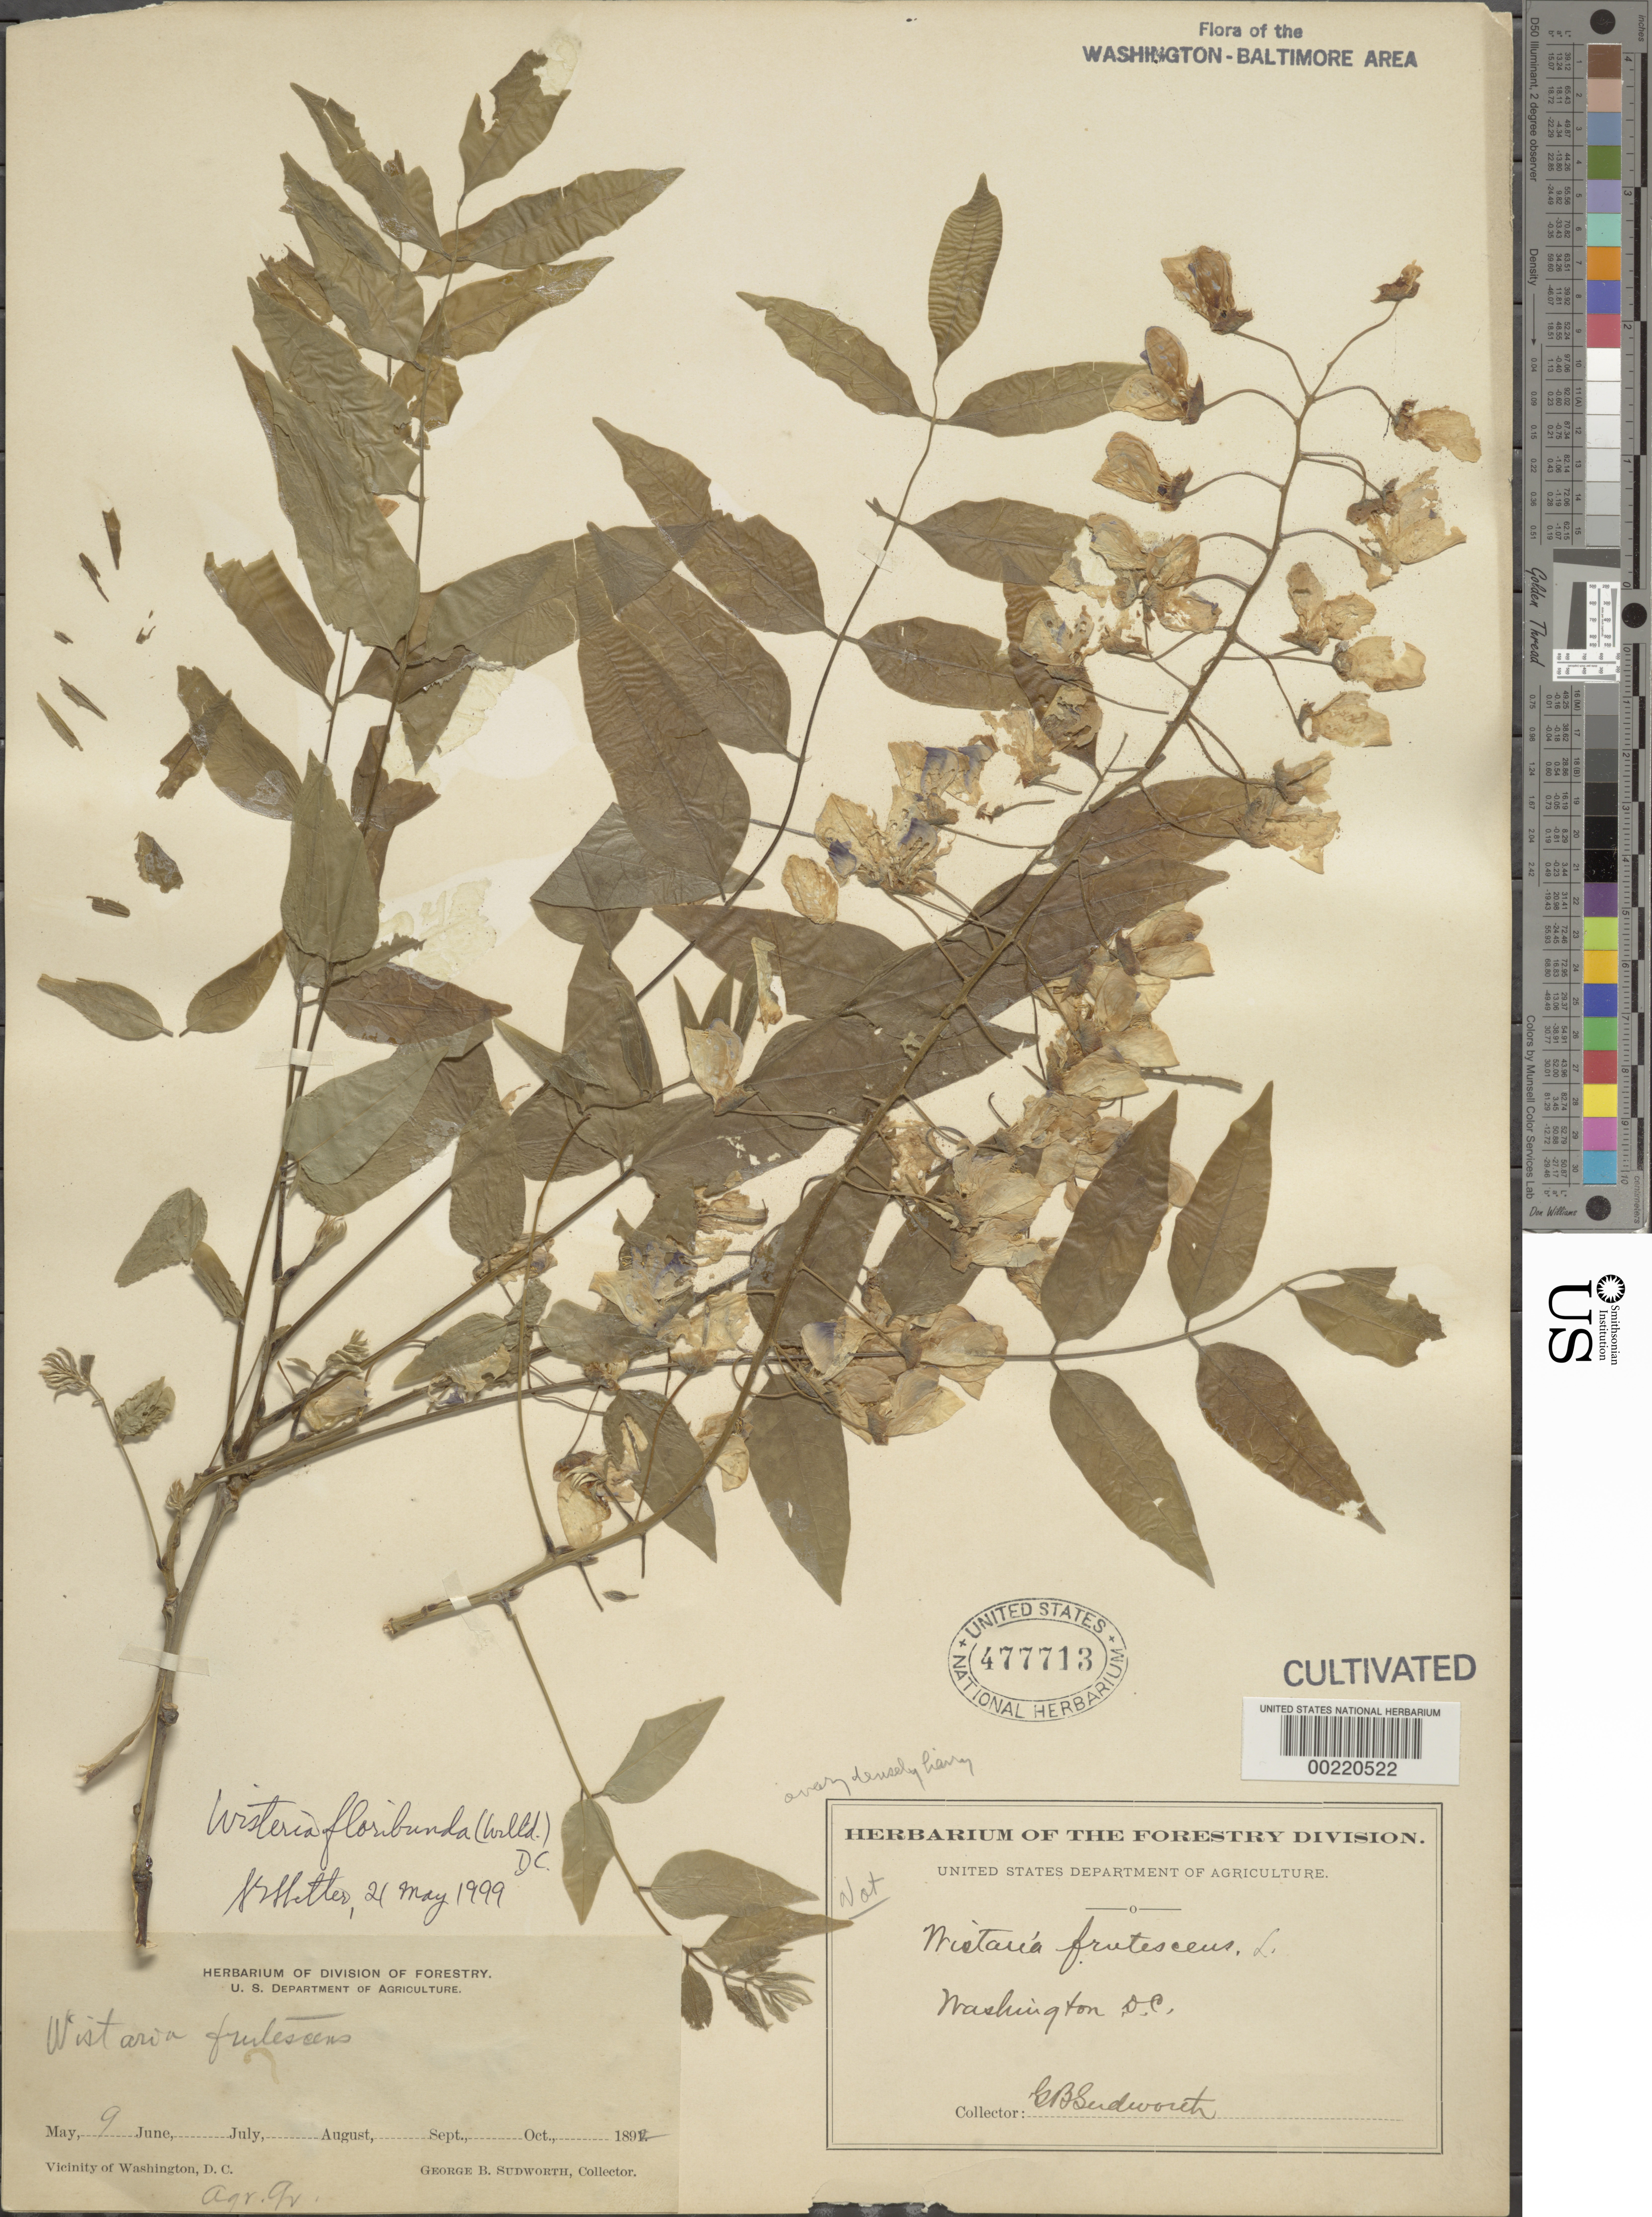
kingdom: Plantae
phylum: Tracheophyta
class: Magnoliopsida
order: Fabales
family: Fabaceae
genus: Wisteria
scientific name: Wisteria floribunda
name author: (Willd.) DC.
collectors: G. B. Sudworth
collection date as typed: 09 May 1892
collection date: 1892-05-09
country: United States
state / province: District of Columbia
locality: Agriculture grounds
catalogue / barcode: US 477713